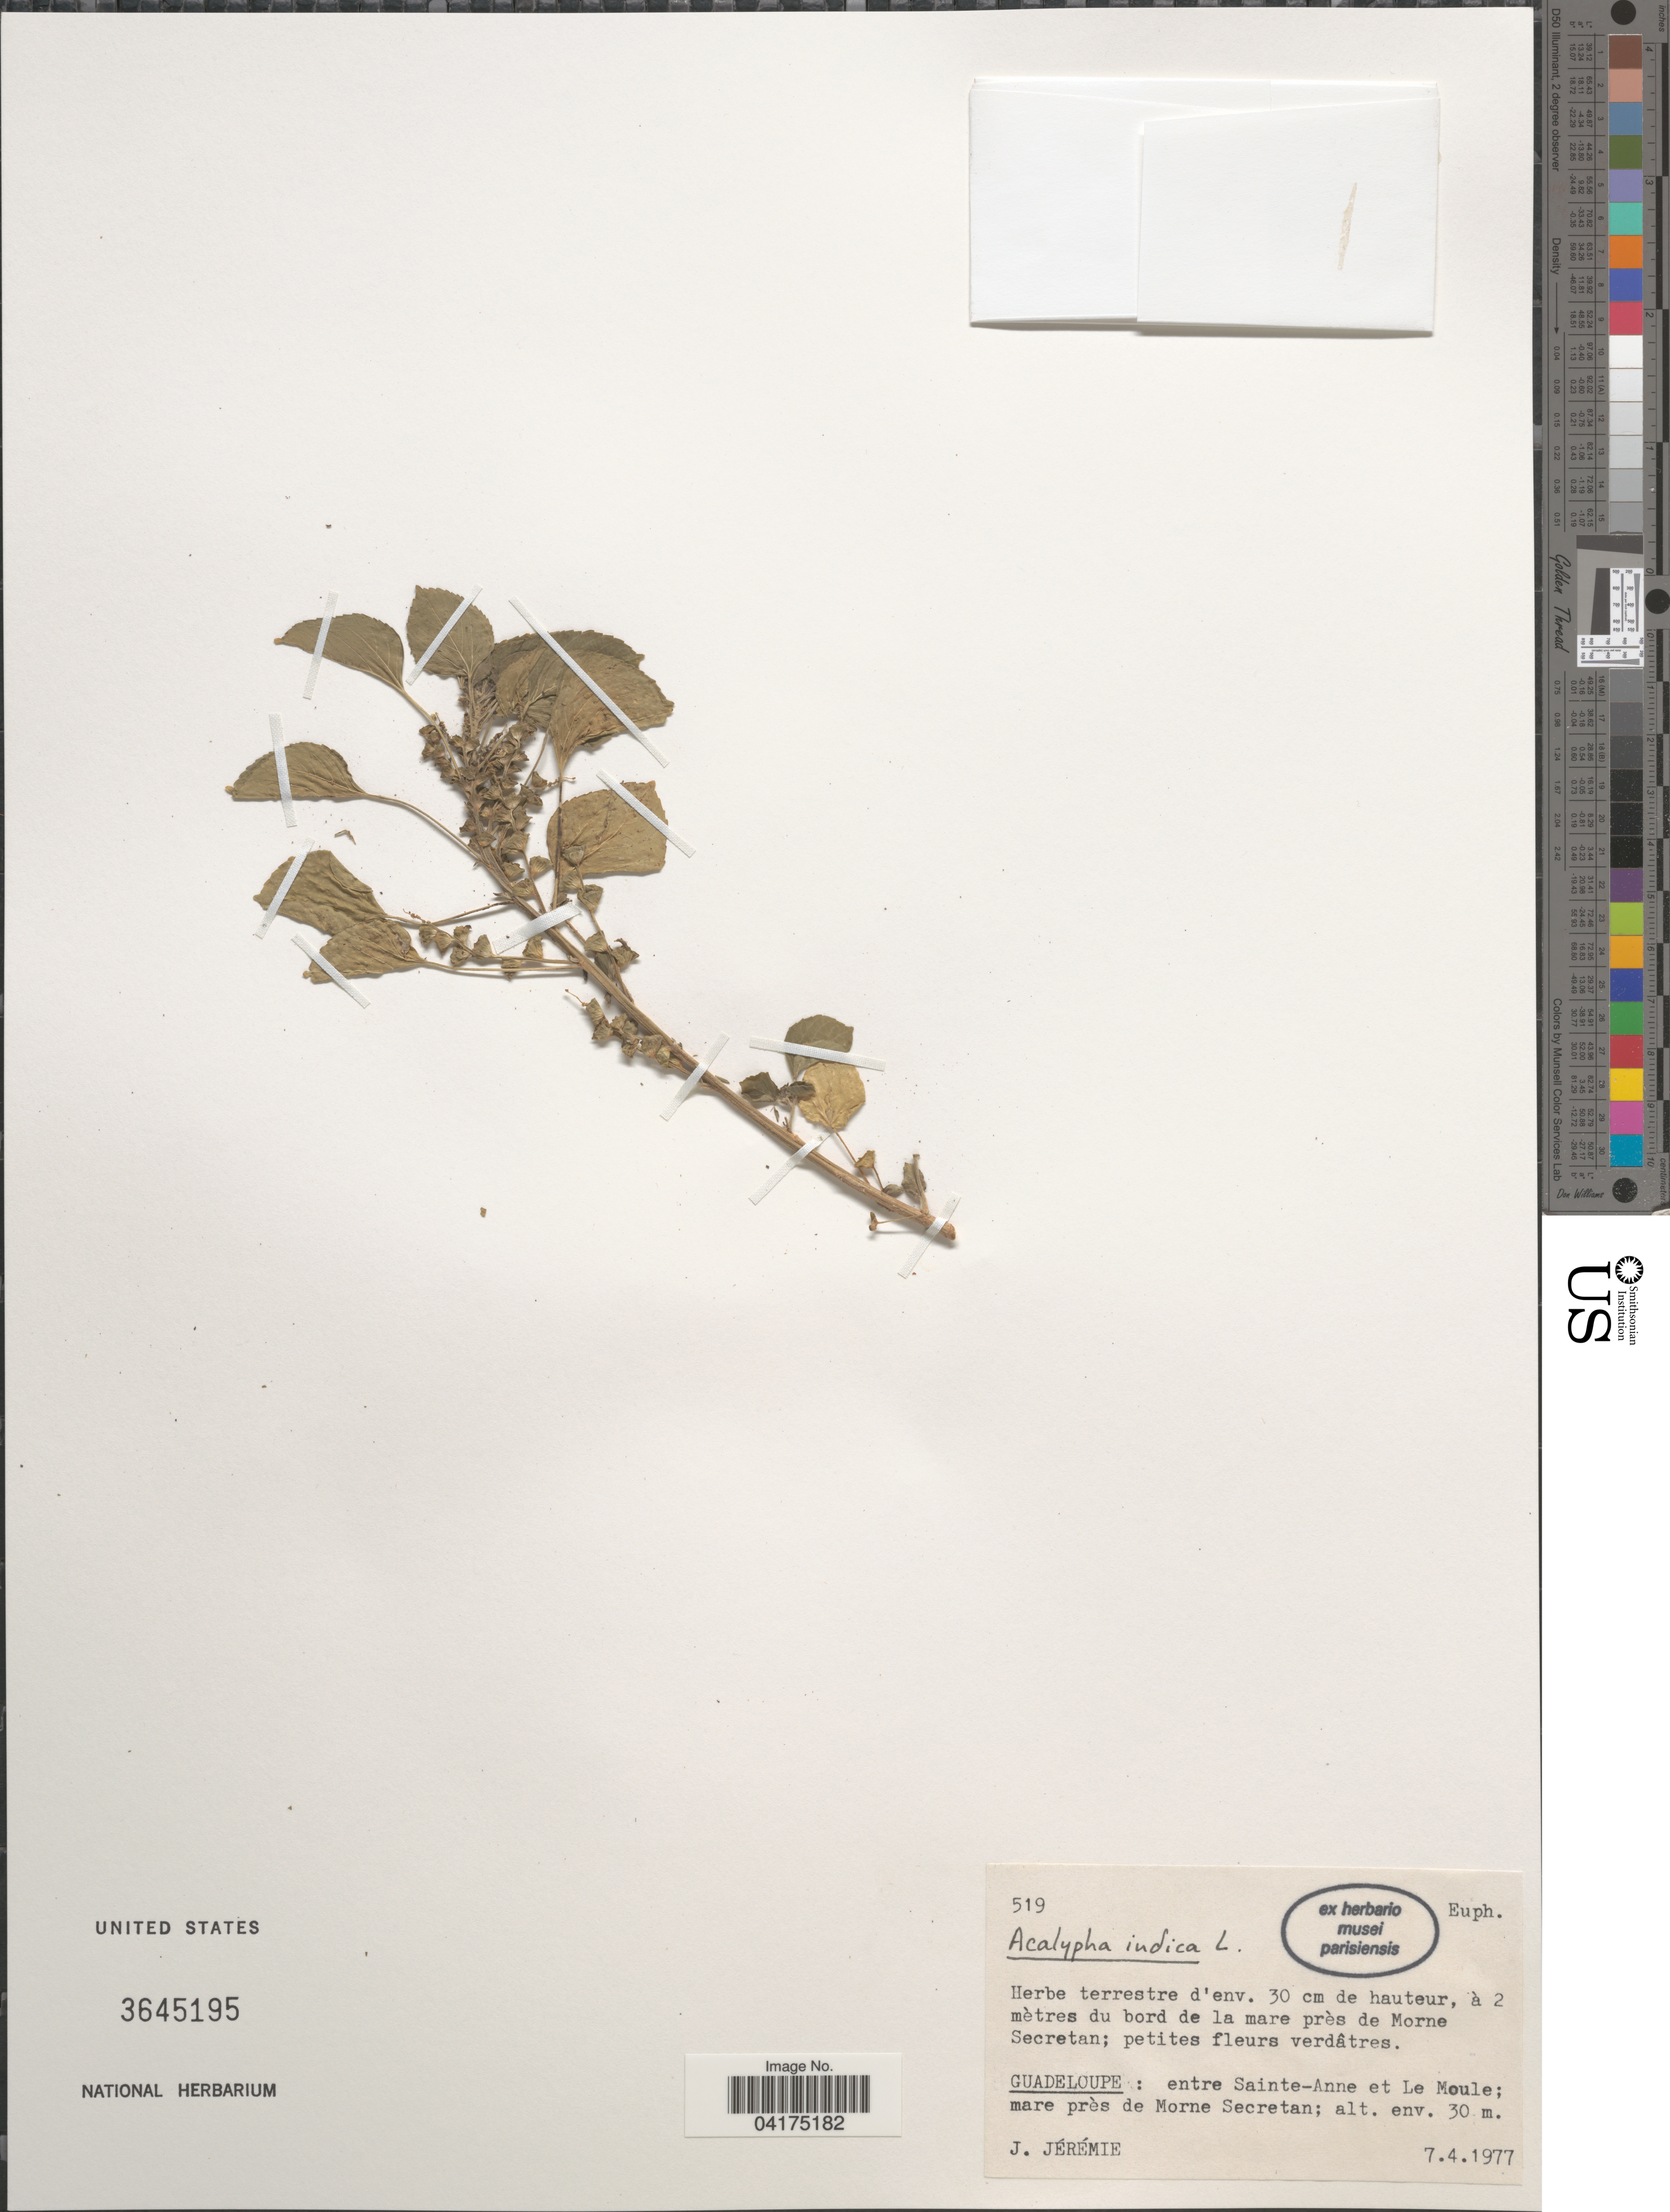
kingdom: Plantae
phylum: Tracheophyta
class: Magnoliopsida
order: Malpighiales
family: Euphorbiaceae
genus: Acalypha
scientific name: Acalypha indica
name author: L.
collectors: J. Jérémie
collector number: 519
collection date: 1977-04-07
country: Guadeloupe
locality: Entre Sainte-Anne et Le Moule; mare près de Morne Secretan.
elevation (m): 30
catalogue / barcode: US 3645195